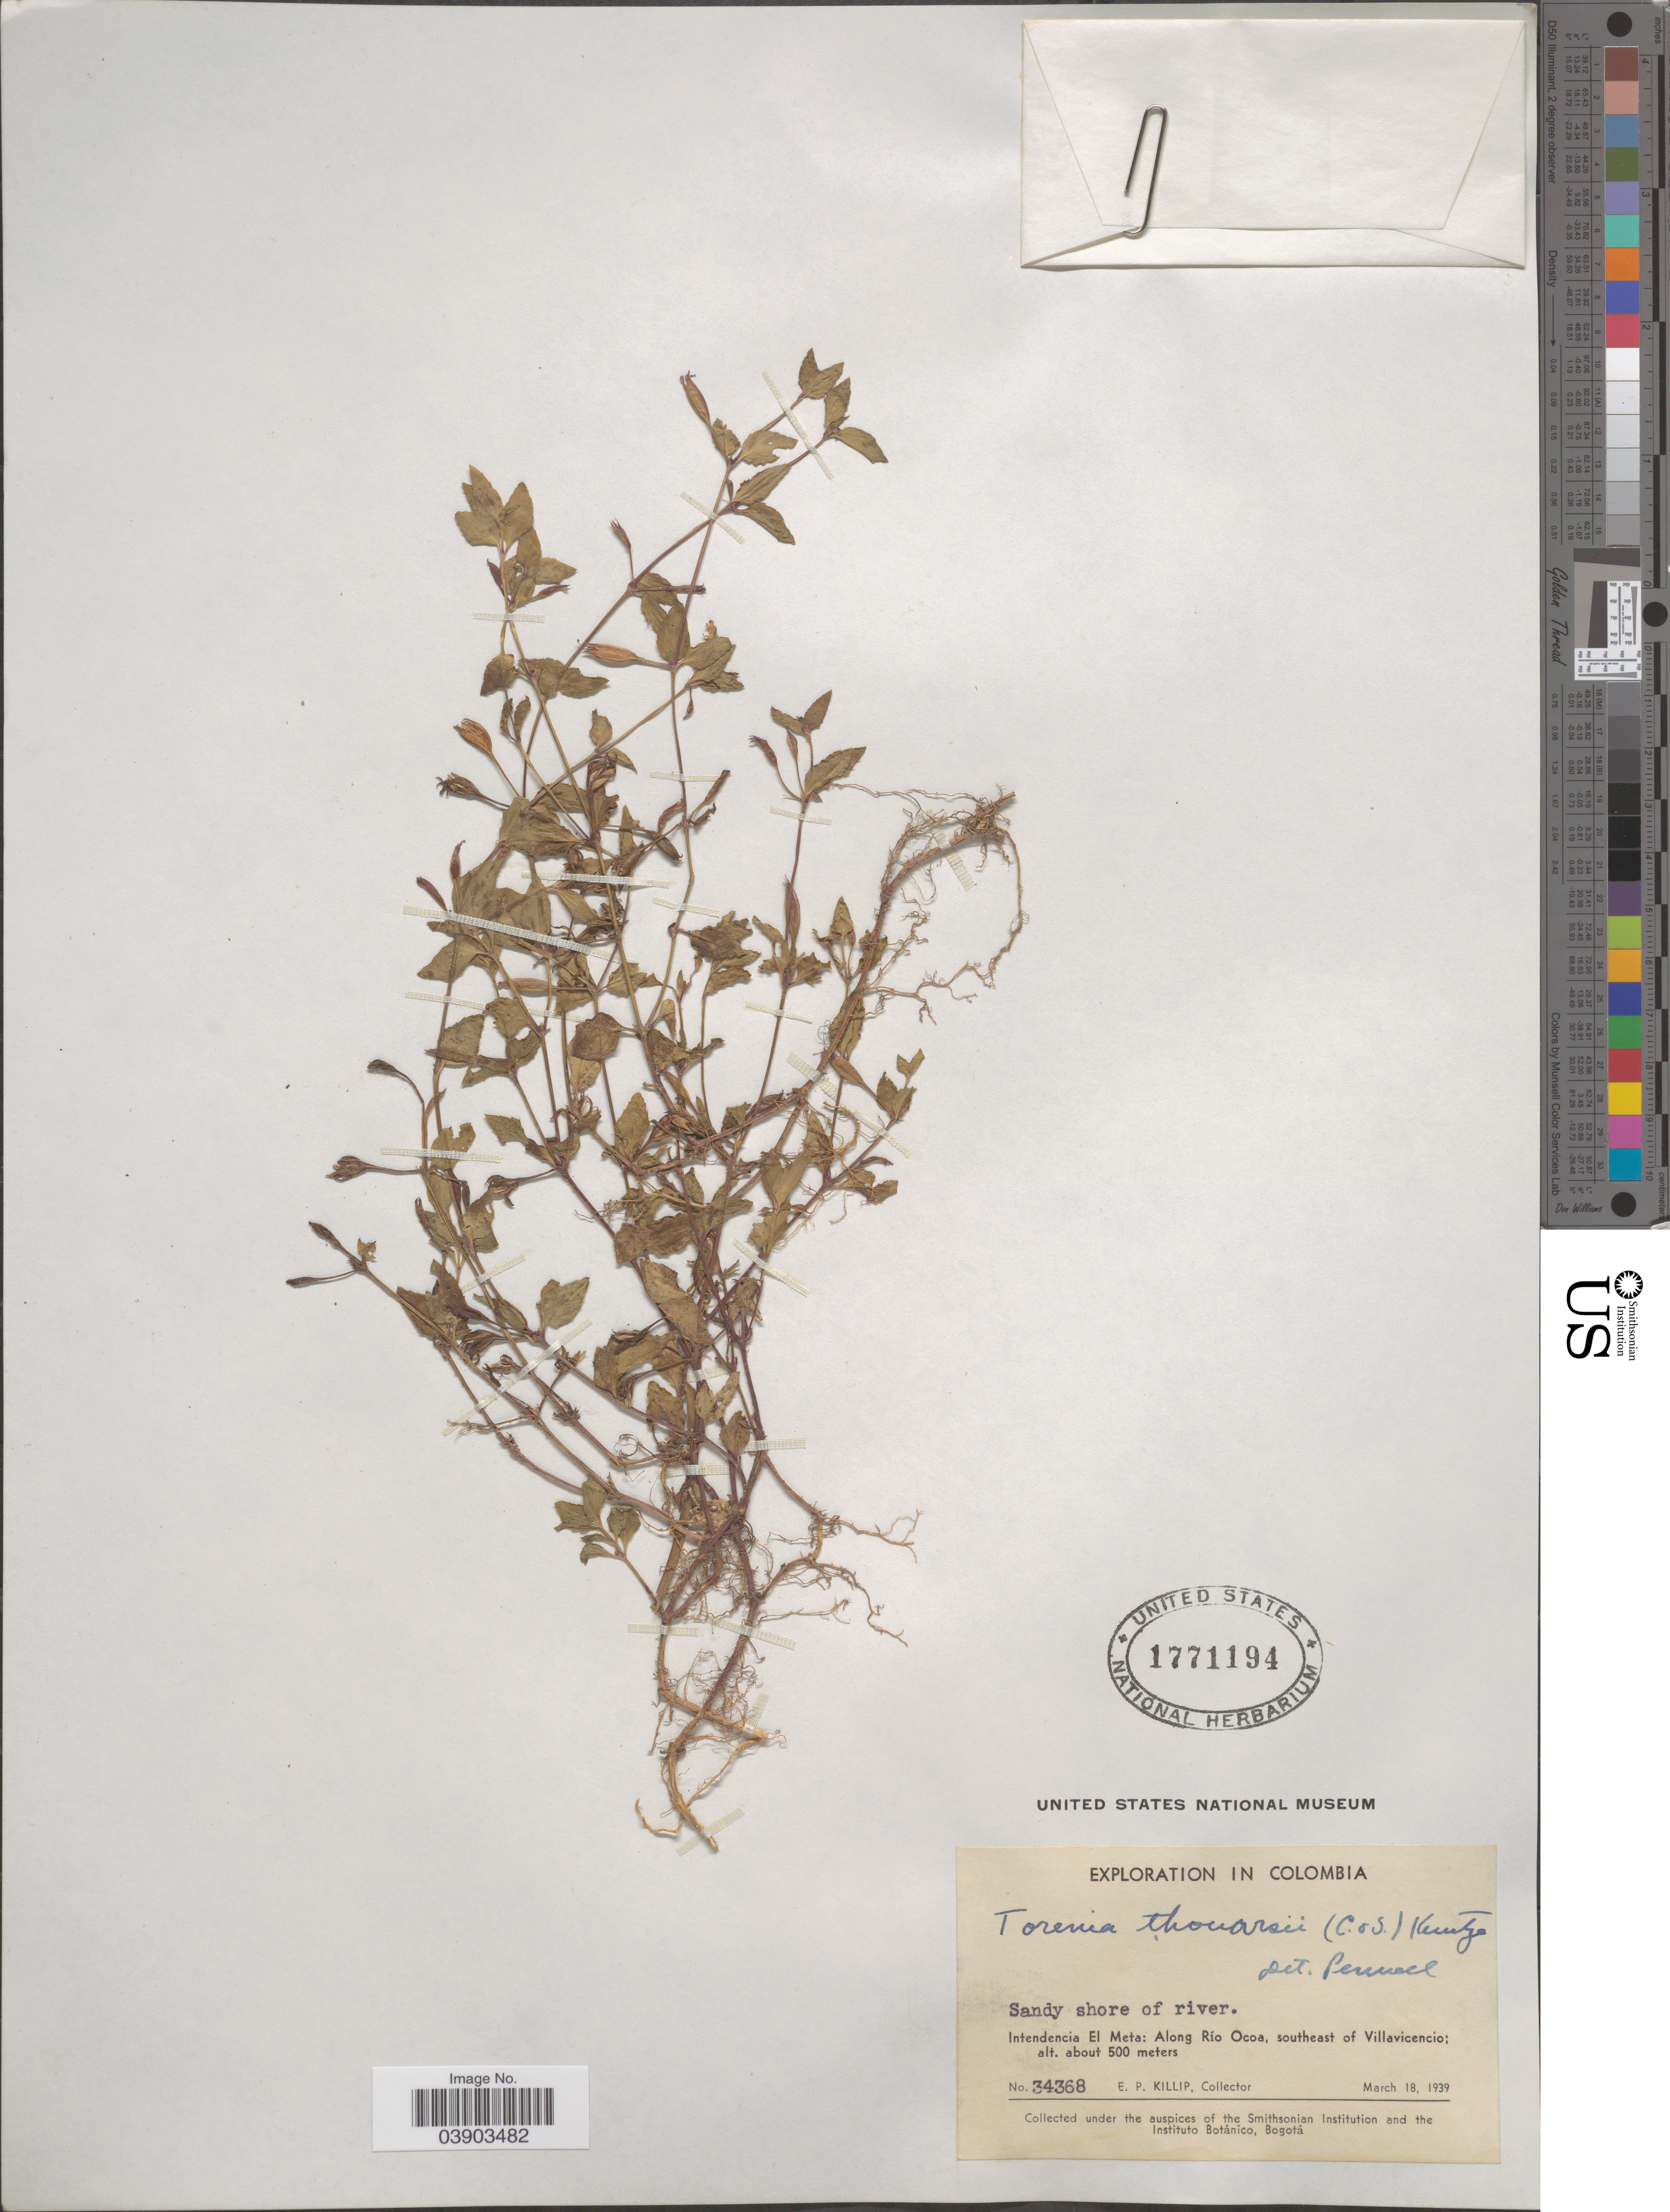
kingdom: Plantae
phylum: Tracheophyta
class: Magnoliopsida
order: Lamiales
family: Linderniaceae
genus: Torenia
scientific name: Torenia thouarsii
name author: (Cham. & Schltdl.) Kuntze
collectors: E. P. Killip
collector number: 34368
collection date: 1939-03-18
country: Colombia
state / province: Meta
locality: Intendencia El Meta: Along Río Ocoa, southeast of Villavicencio.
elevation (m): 500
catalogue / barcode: US 1771194